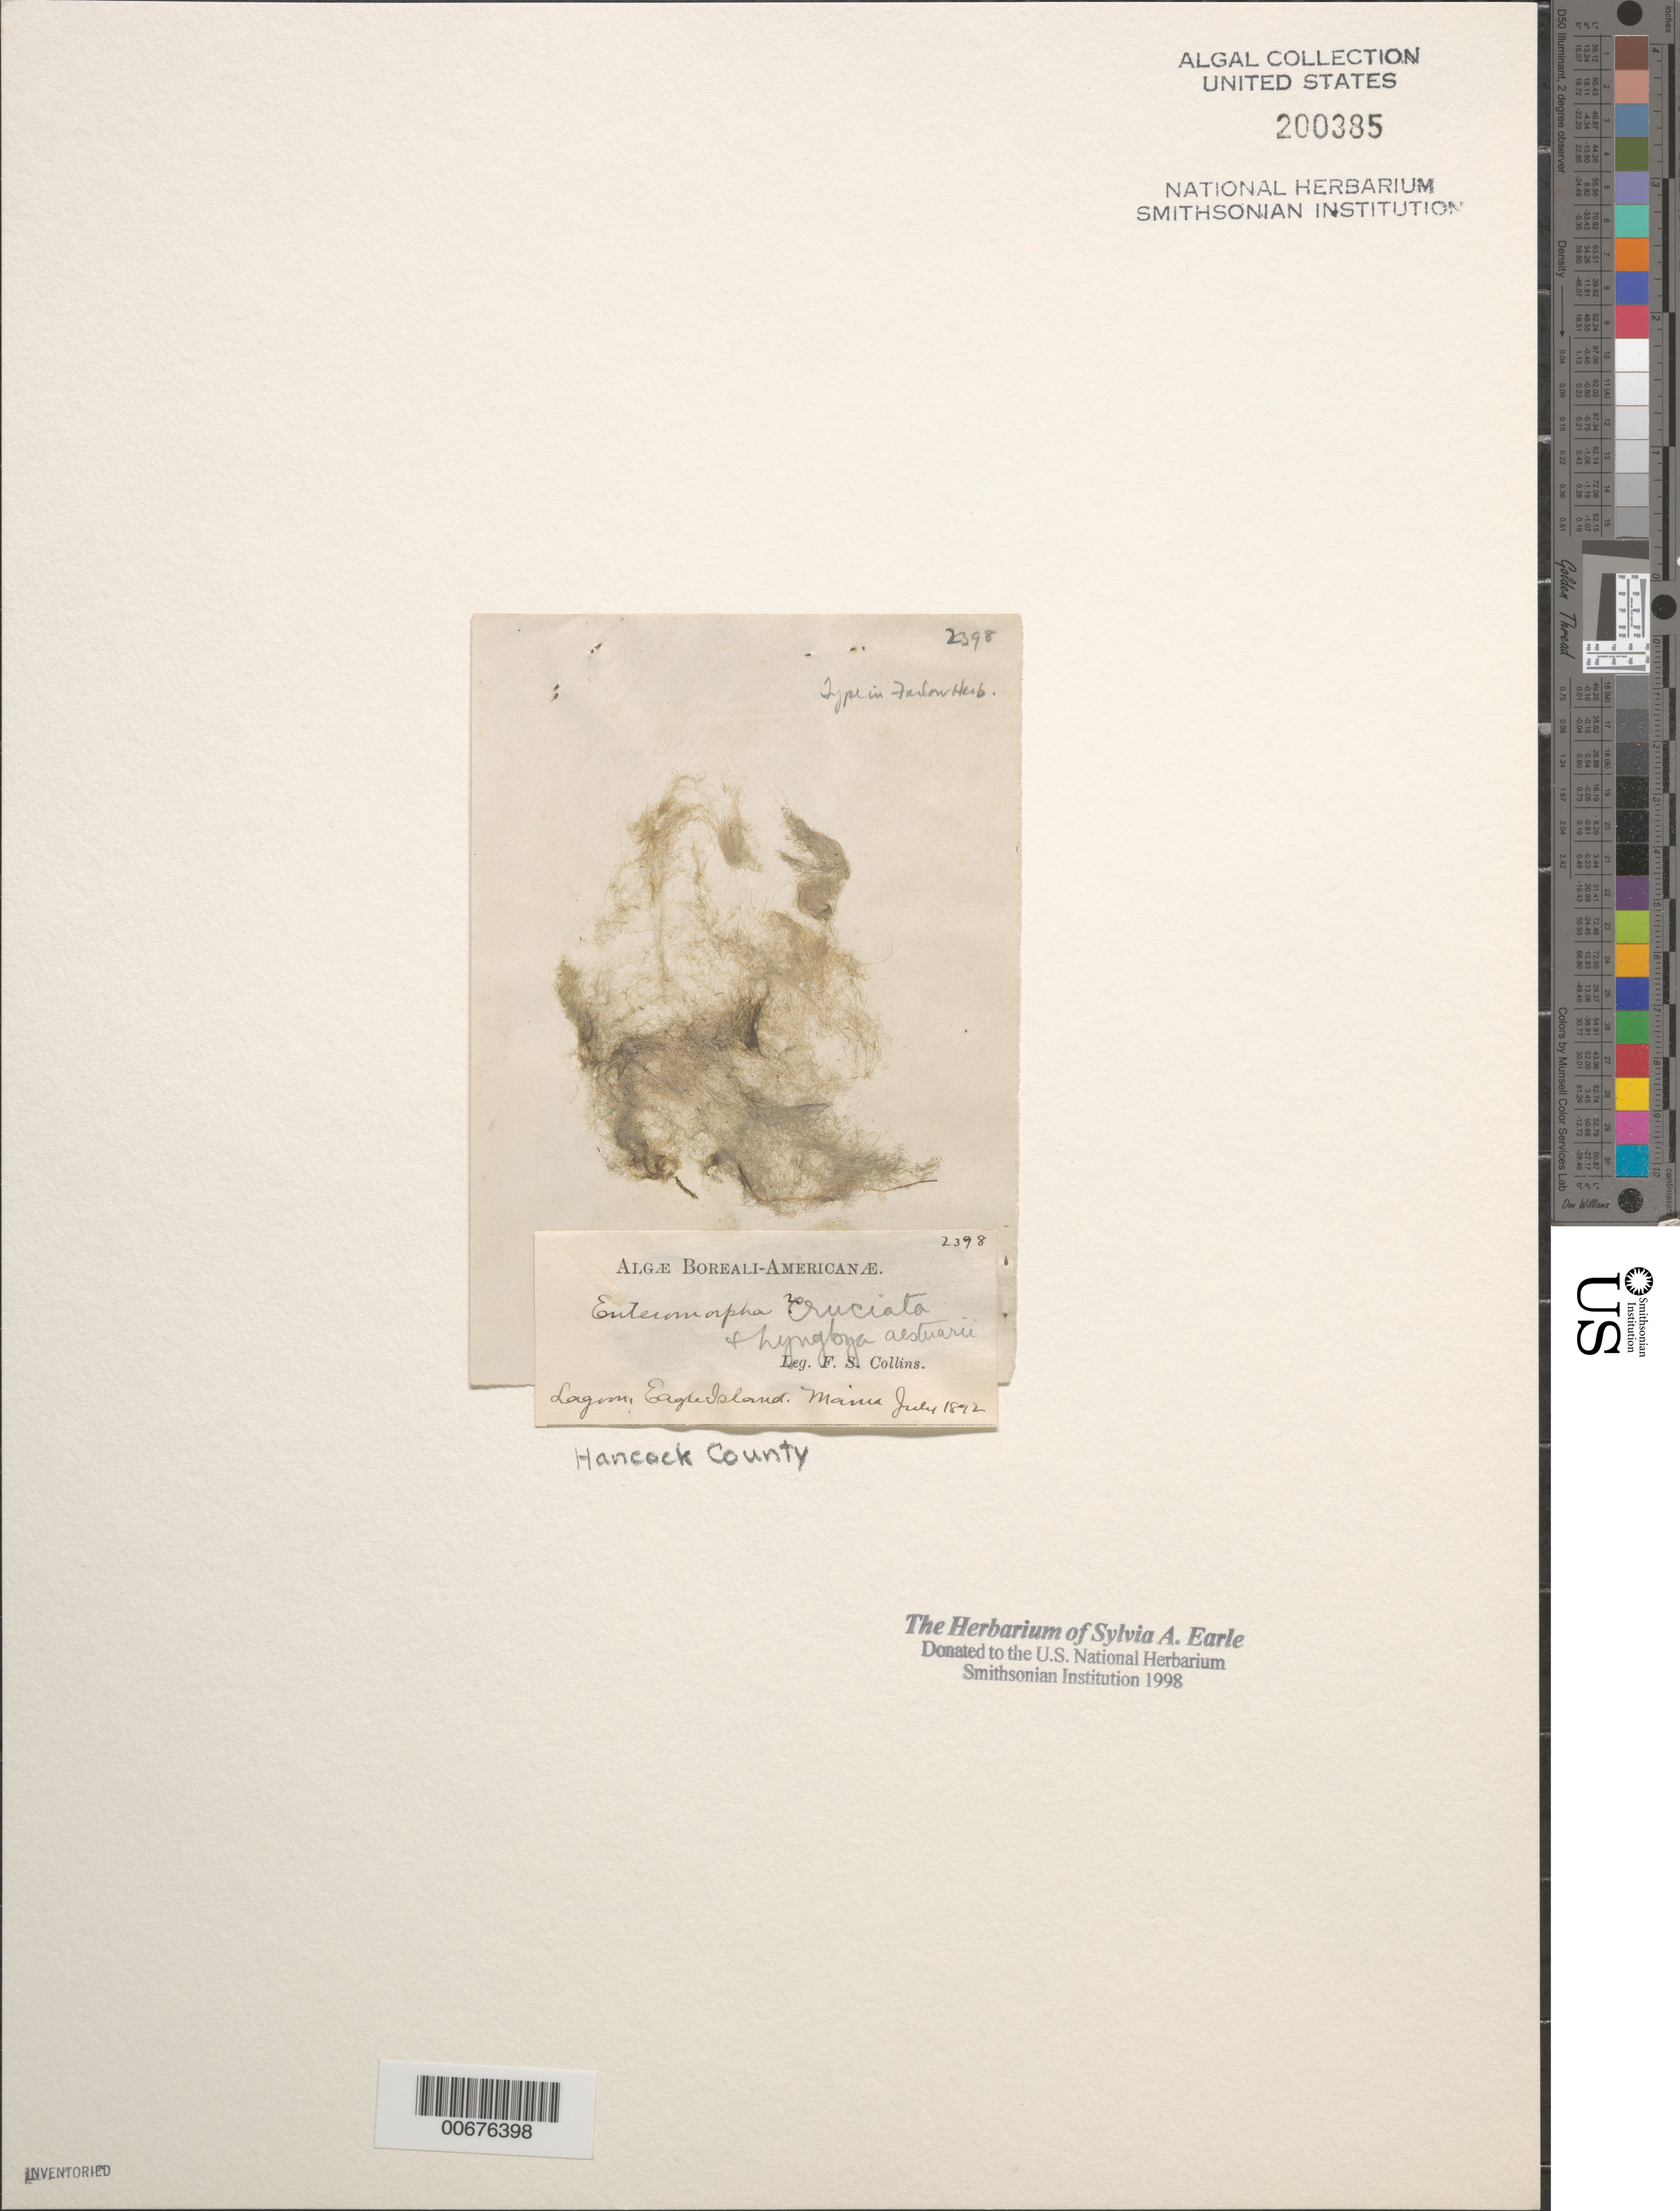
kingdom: Plantae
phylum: Chlorophyta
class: Ulvophyceae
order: Ulvales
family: Ulvaceae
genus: Ulva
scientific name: Ulva chaetomorphoides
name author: (Børgesen) H.S. Hayden et al.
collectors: F. Collins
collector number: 2398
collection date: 1892-07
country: United States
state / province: Maine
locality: Lagoon, Eagle Island. Hancock County.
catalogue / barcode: US 200385